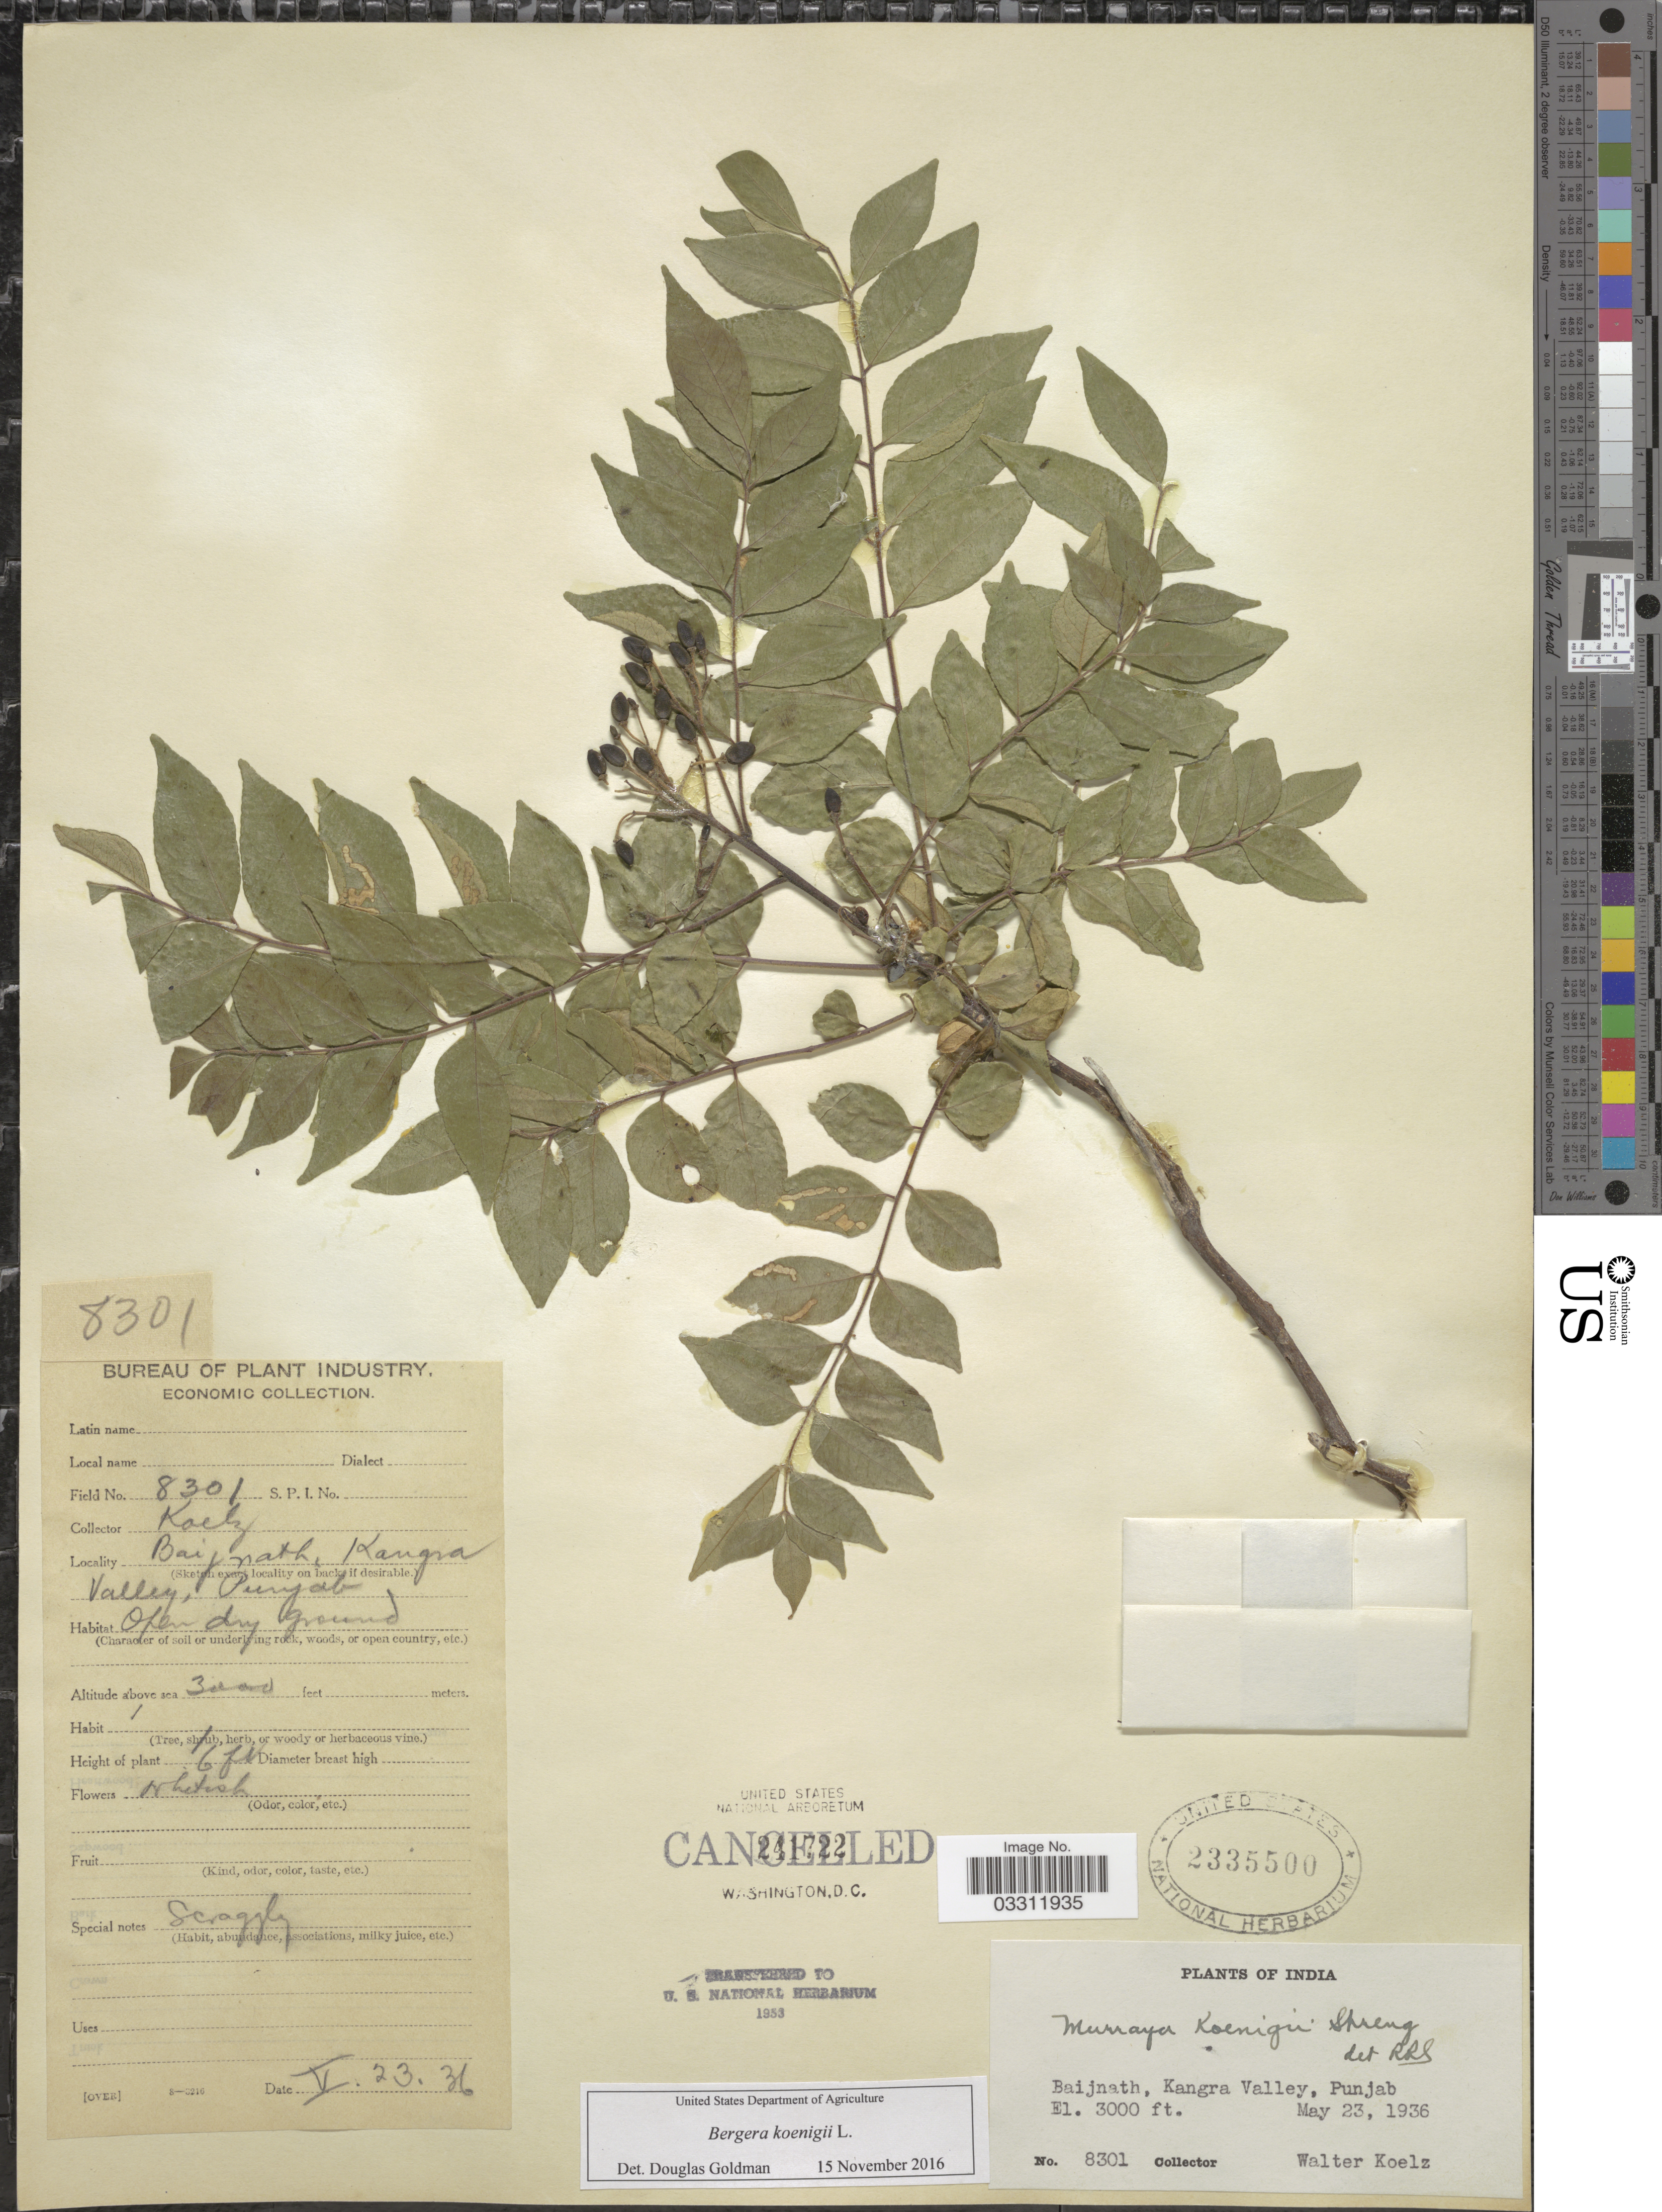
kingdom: Plantae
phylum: Tracheophyta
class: Magnoliopsida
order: Sapindales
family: Rutaceae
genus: Bergera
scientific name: Bergera koenigii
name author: L.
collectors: W. N. Koelz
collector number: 8301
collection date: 1936-05-23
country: India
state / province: Punjab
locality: Baijnath, Kangra Valley.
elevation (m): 914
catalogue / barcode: US 2335500